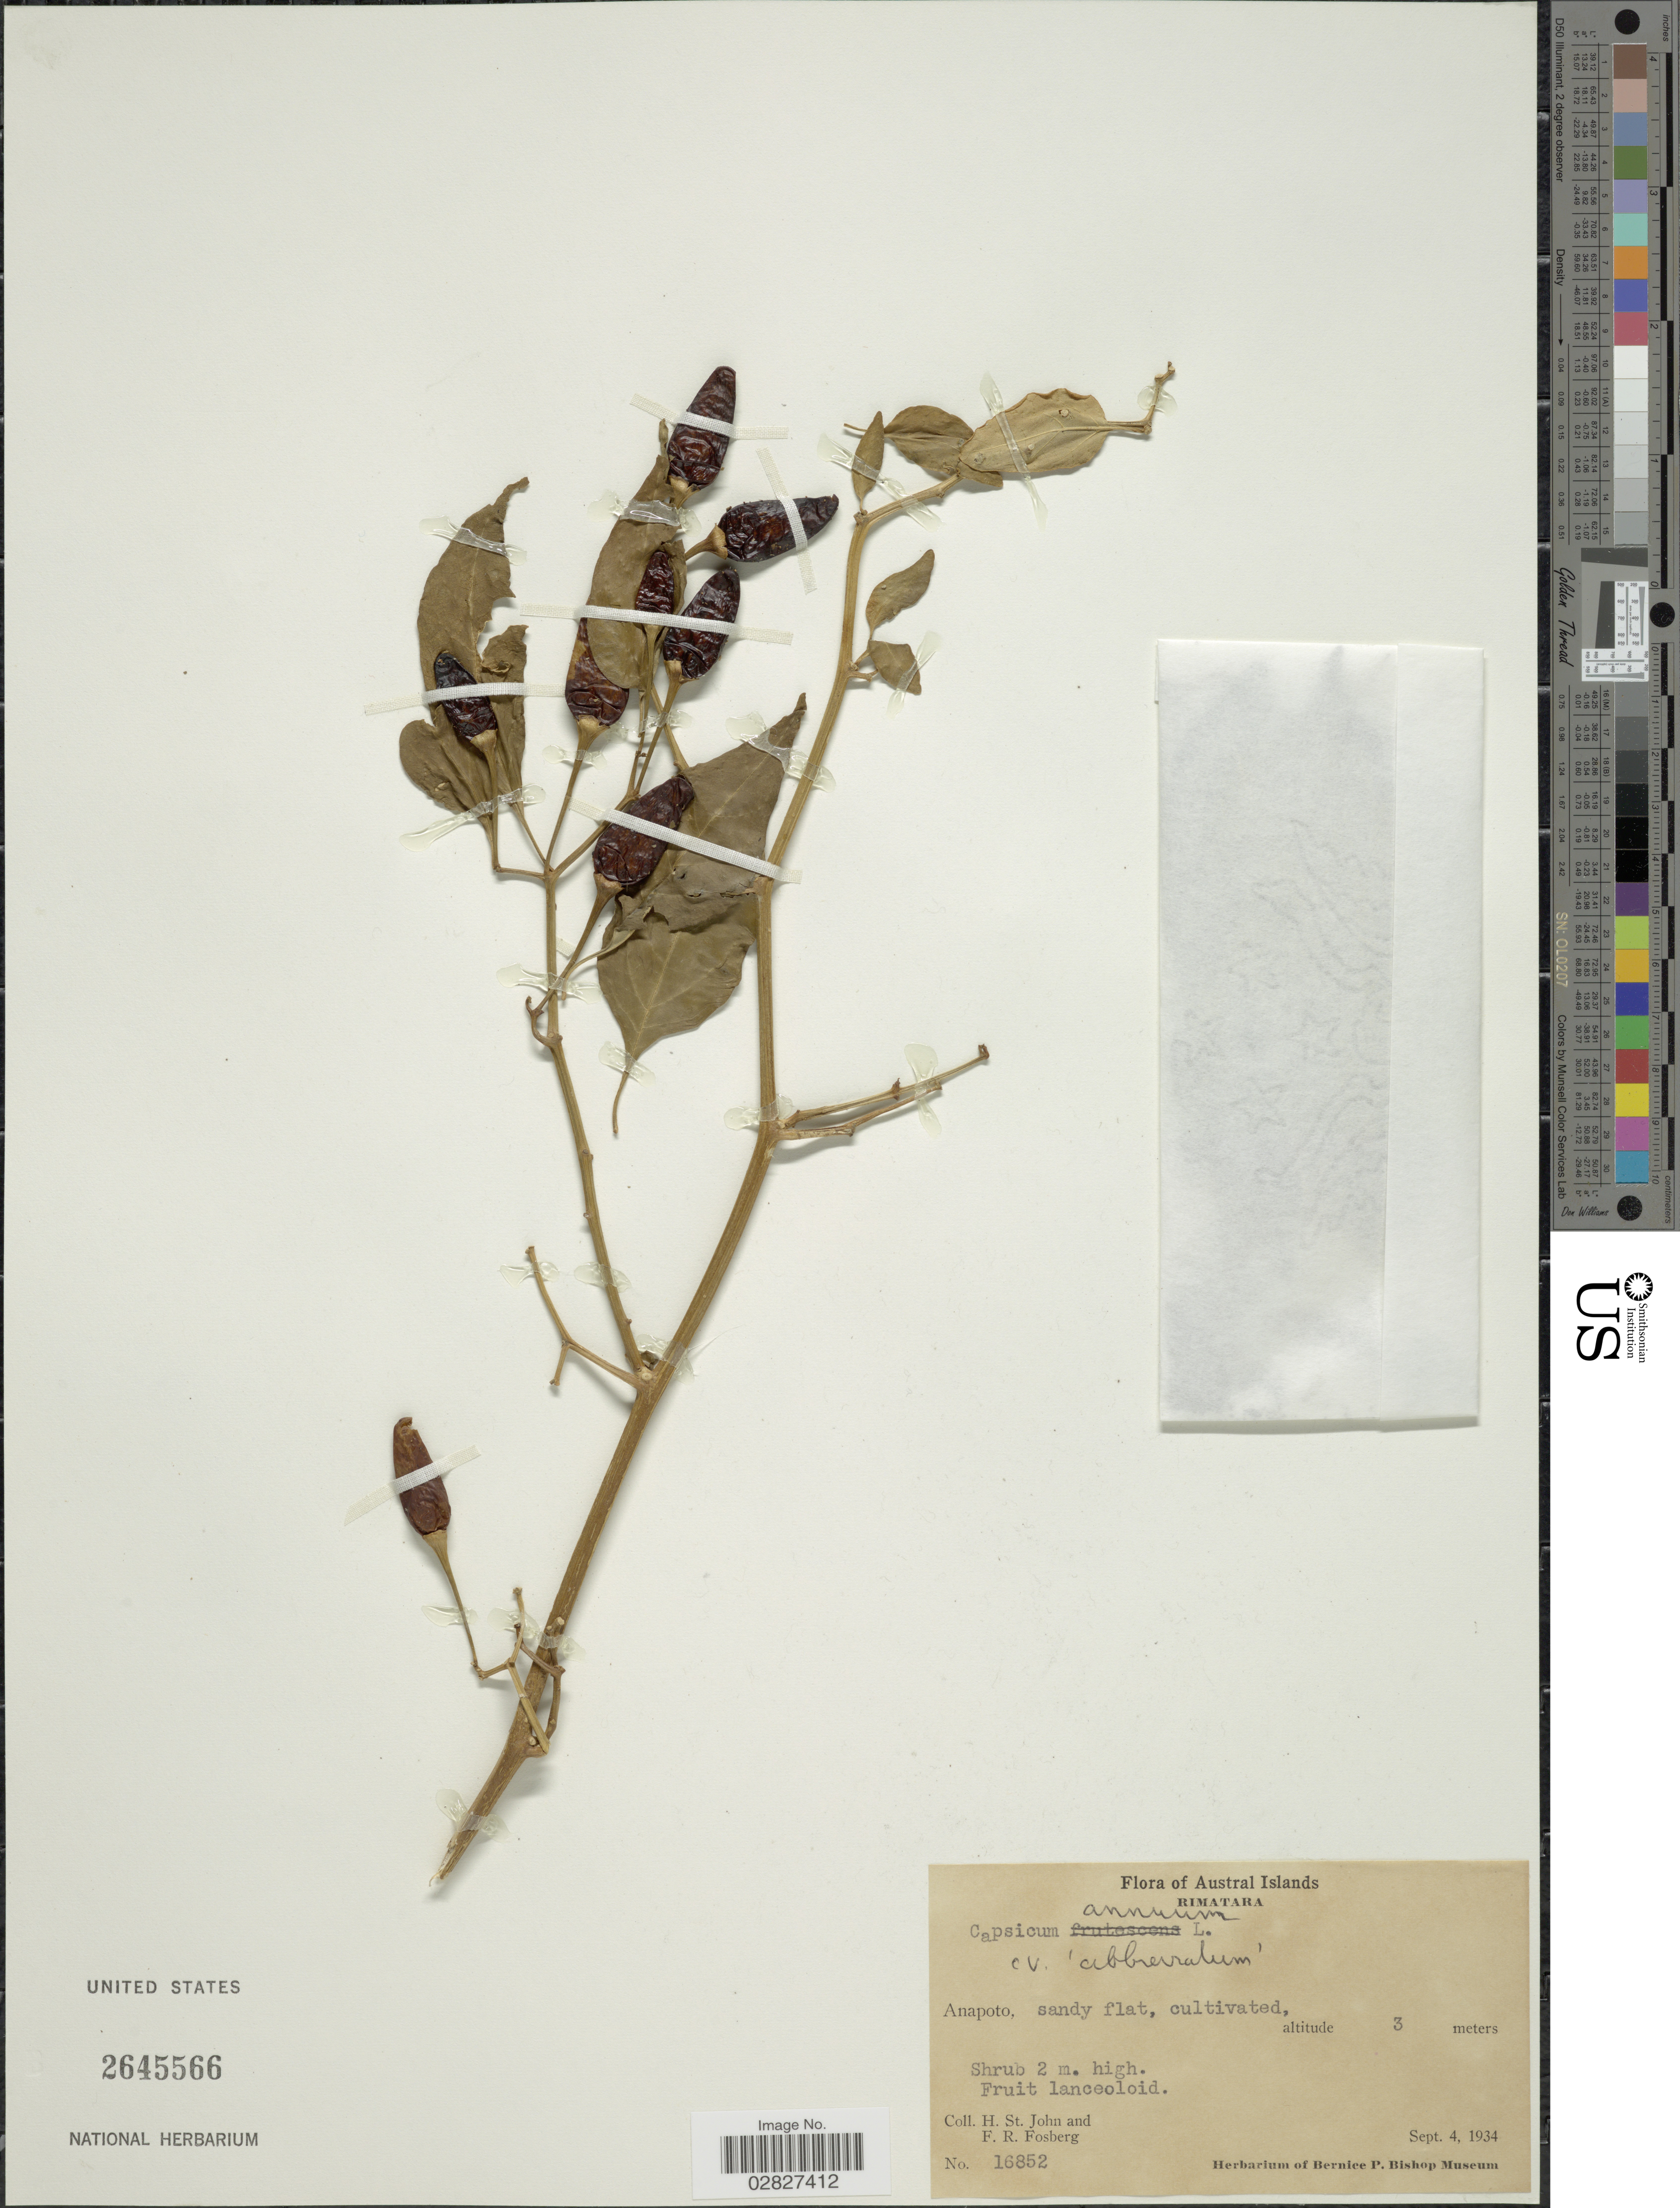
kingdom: Plantae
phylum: Tracheophyta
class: Magnoliopsida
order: Solanales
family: Solanaceae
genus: Capsicum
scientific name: Capsicum annuum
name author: L.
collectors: H. St. John & F. R. Fosberg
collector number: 16852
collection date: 1934-09-04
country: French Polynesia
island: Rimatara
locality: Austral Islands. Rimatara. Anapoto, sandy flat, cultivated.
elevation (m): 3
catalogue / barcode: US 2645566